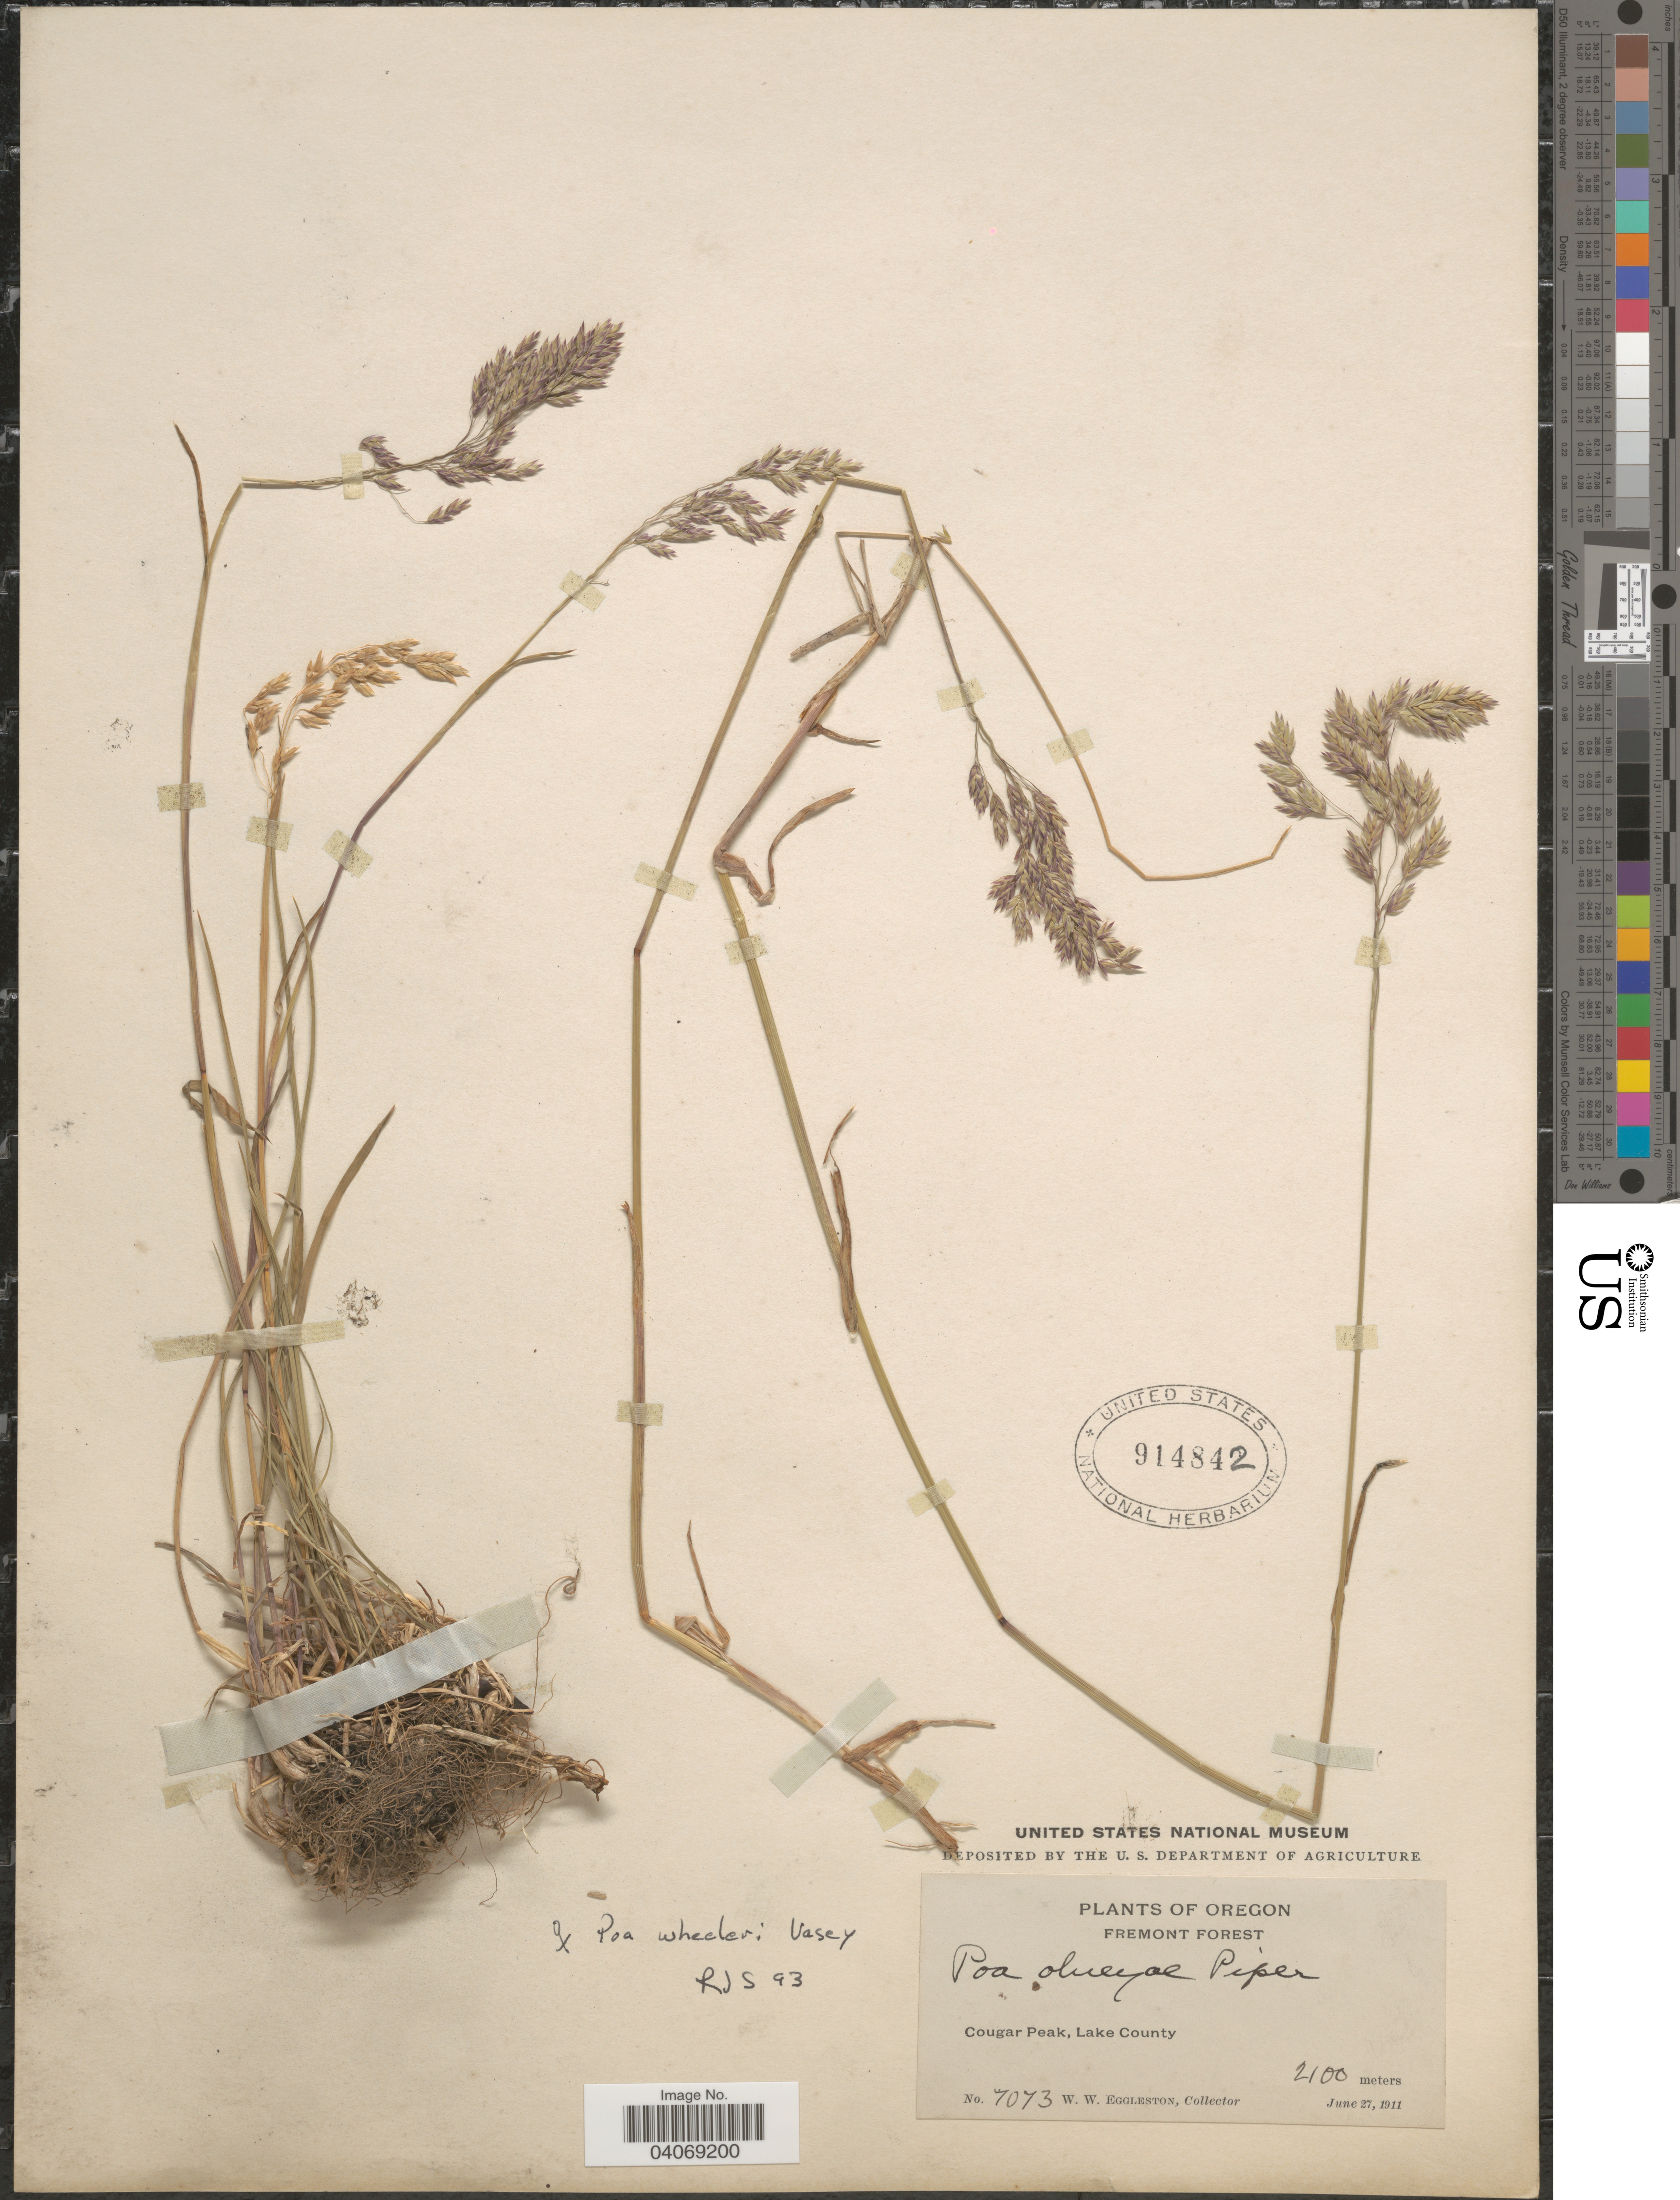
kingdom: Plantae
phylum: Tracheophyta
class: Liliopsida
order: Poales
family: Poaceae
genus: Poa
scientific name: Poa wheeleri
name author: Vasey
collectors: W. W. Eggleston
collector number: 7073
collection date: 1911-06-27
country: United States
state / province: Oregon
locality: Fremont Forest. Cougar Peak, Lake County.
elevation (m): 2100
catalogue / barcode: US 914842